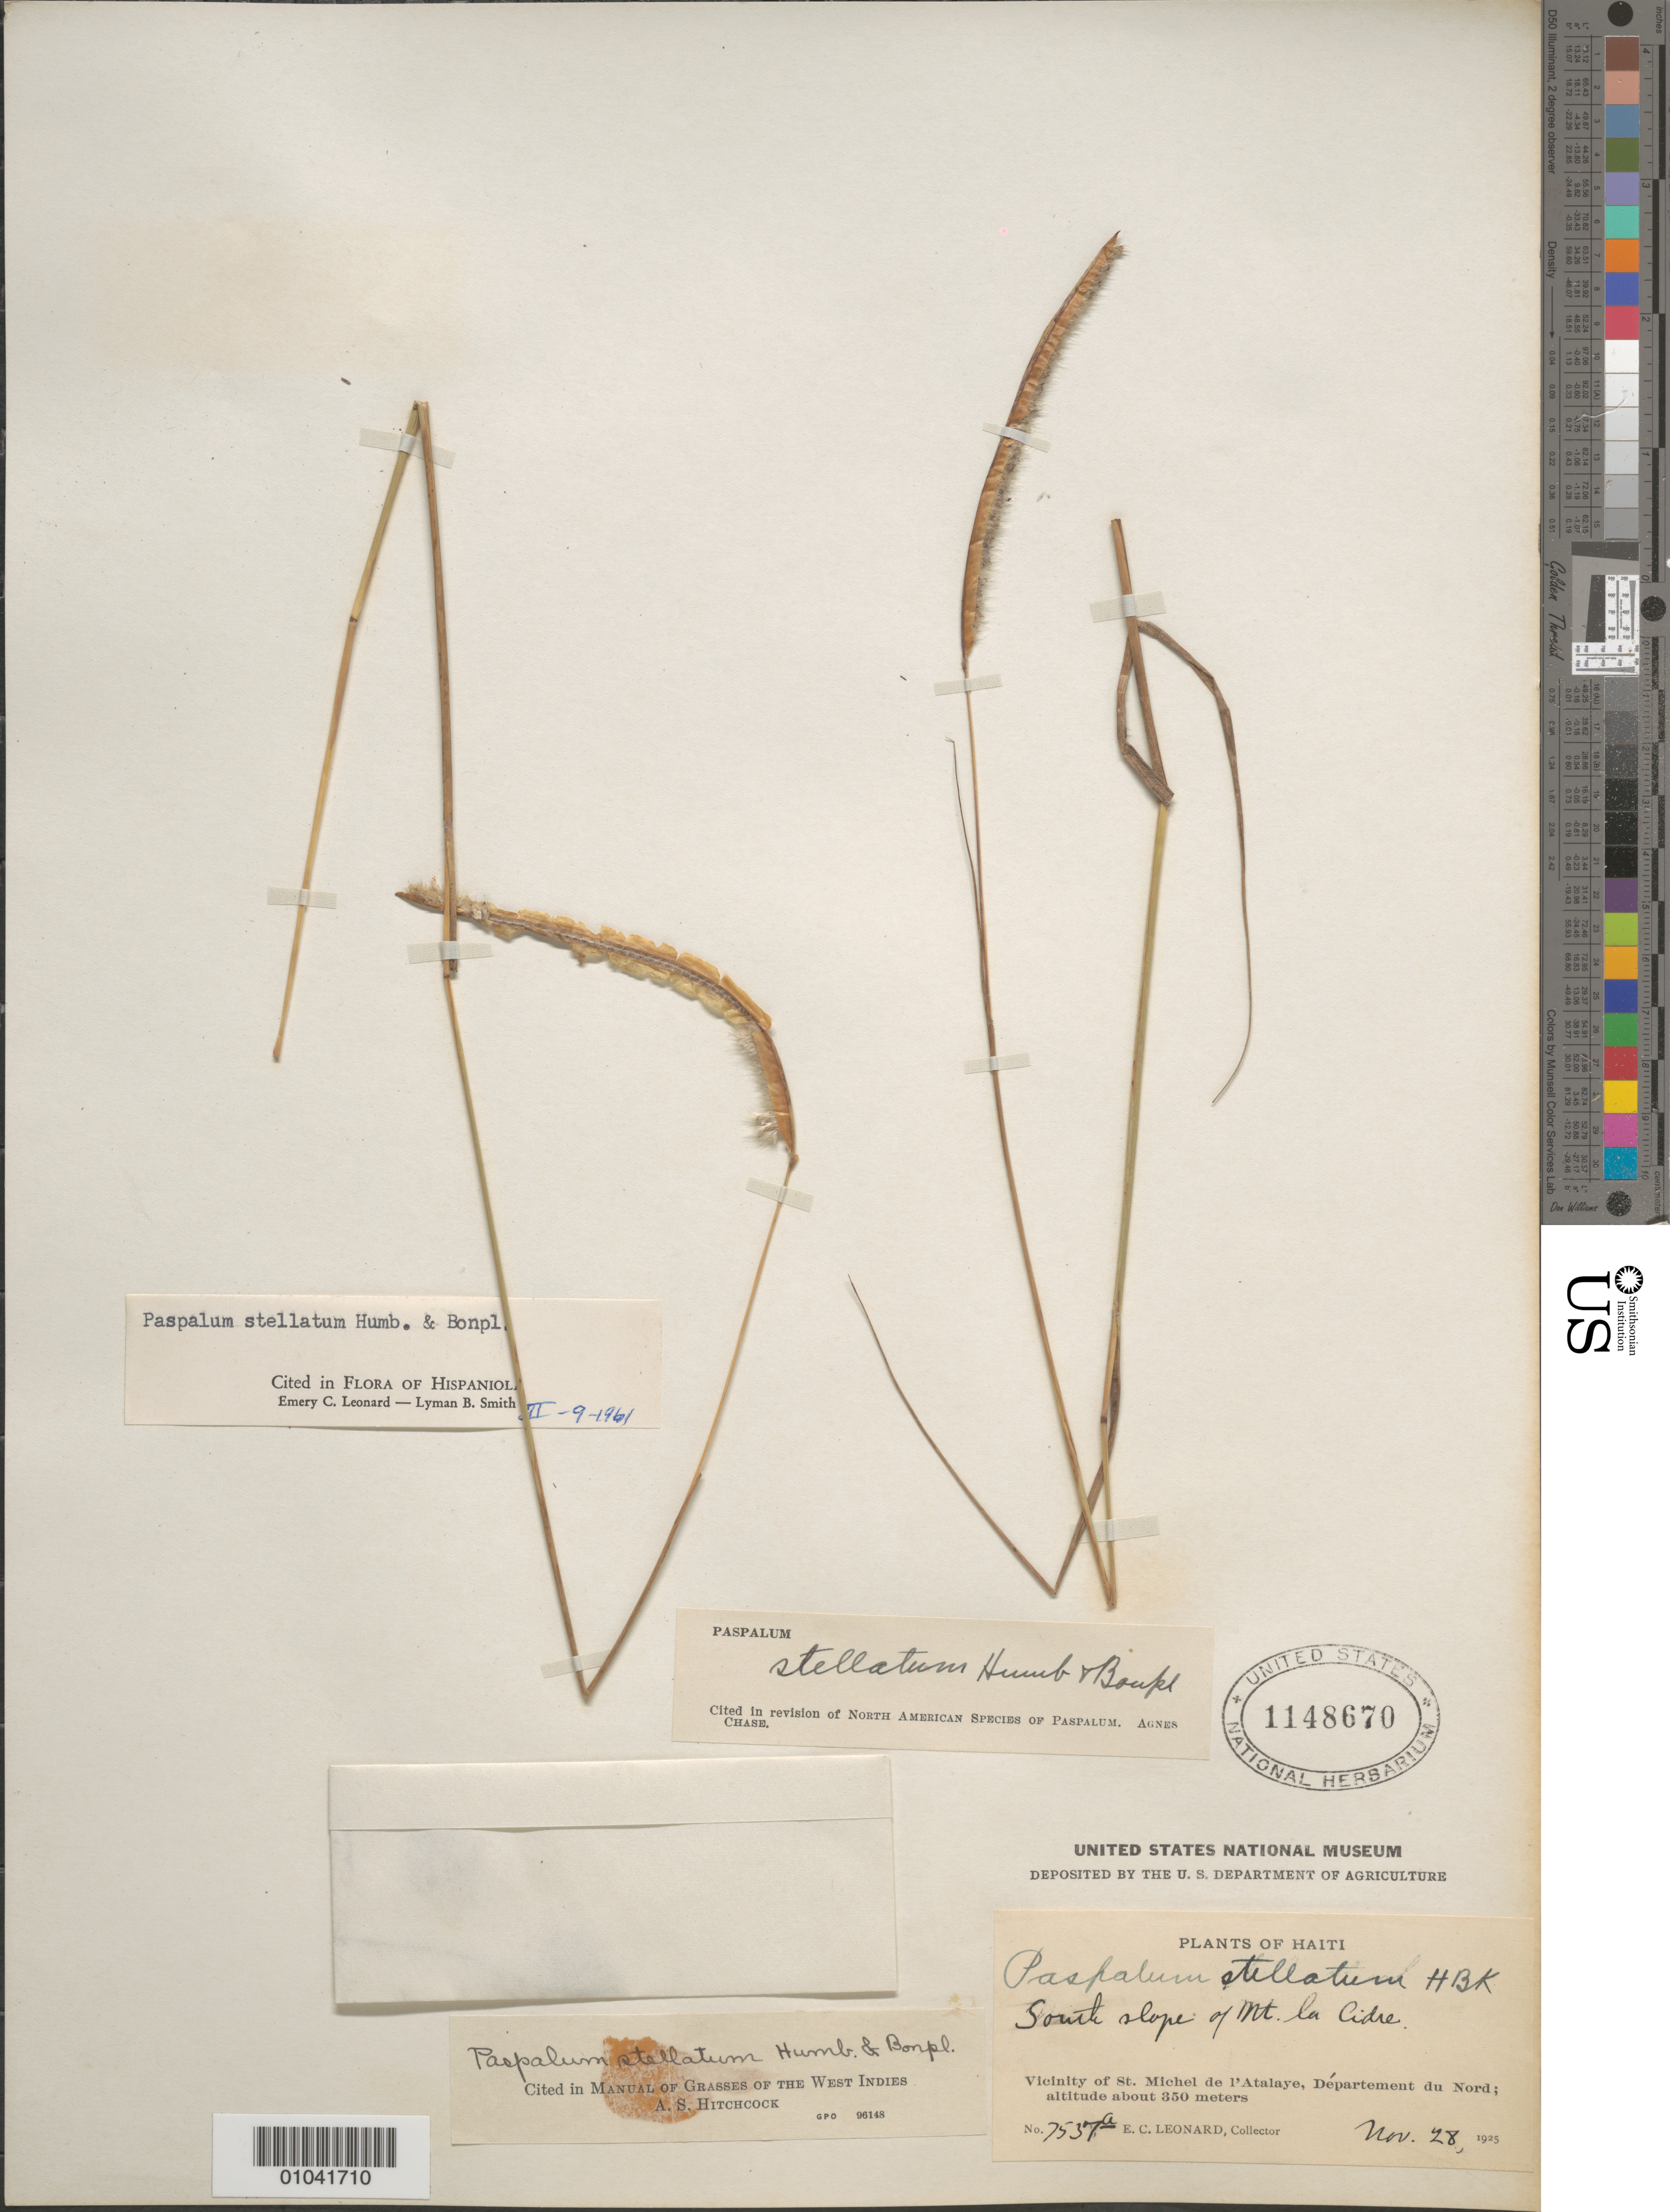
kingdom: Plantae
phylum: Tracheophyta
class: Liliopsida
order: Poales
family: Poaceae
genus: Paspalum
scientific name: Paspalum stellatum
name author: Humb. & Bonpl. ex Flüggé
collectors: E. C. Leonard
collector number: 7537a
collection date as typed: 28 Nov 1925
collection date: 1925-11-28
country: Haiti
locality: S slope of Mt. La Cidre, vicinity of St. Michel de l'Atalaye, Departement du Nord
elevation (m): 350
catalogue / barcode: US 1148670